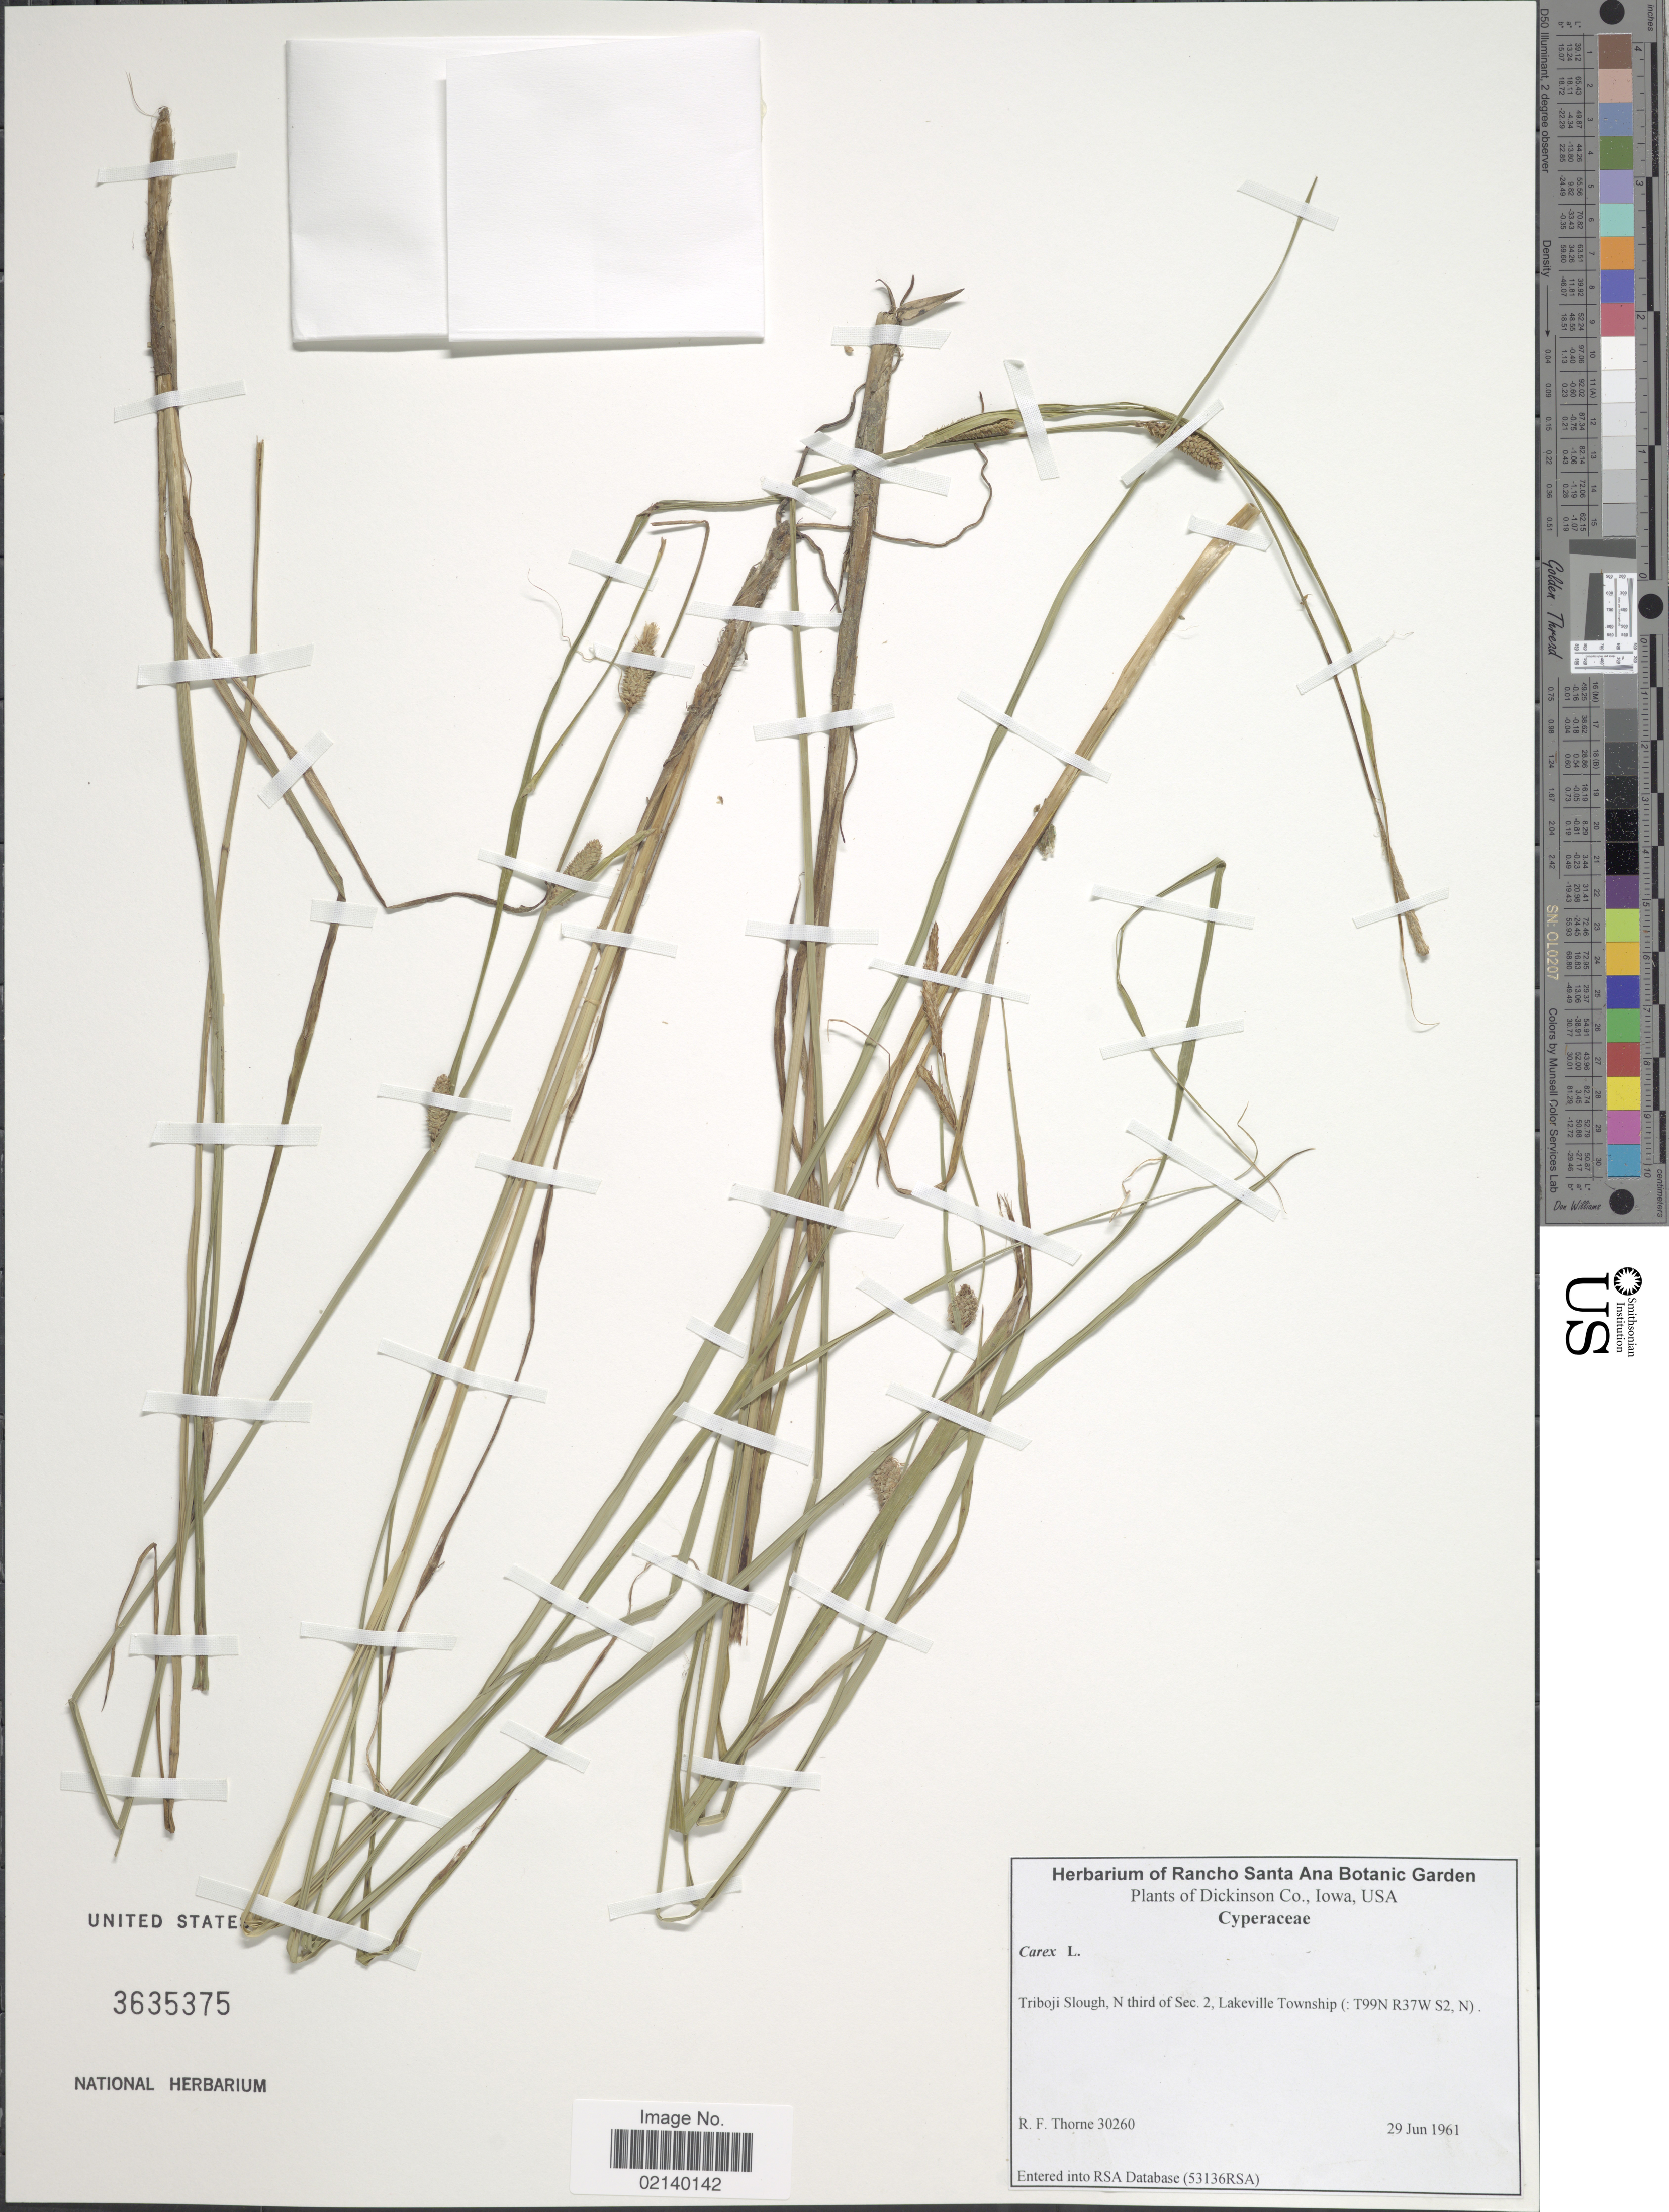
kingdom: Plantae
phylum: Tracheophyta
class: Liliopsida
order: Poales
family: Cyperaceae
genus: Carex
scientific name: Carex sp.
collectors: R. F. Thorne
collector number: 30260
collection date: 1961-06-29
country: United States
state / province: Iowa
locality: Dickinson Co., Triboji Slough, N third of Sec. 2, Lakeville Township (: T99N R37W S2, N)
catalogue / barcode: US 3635375